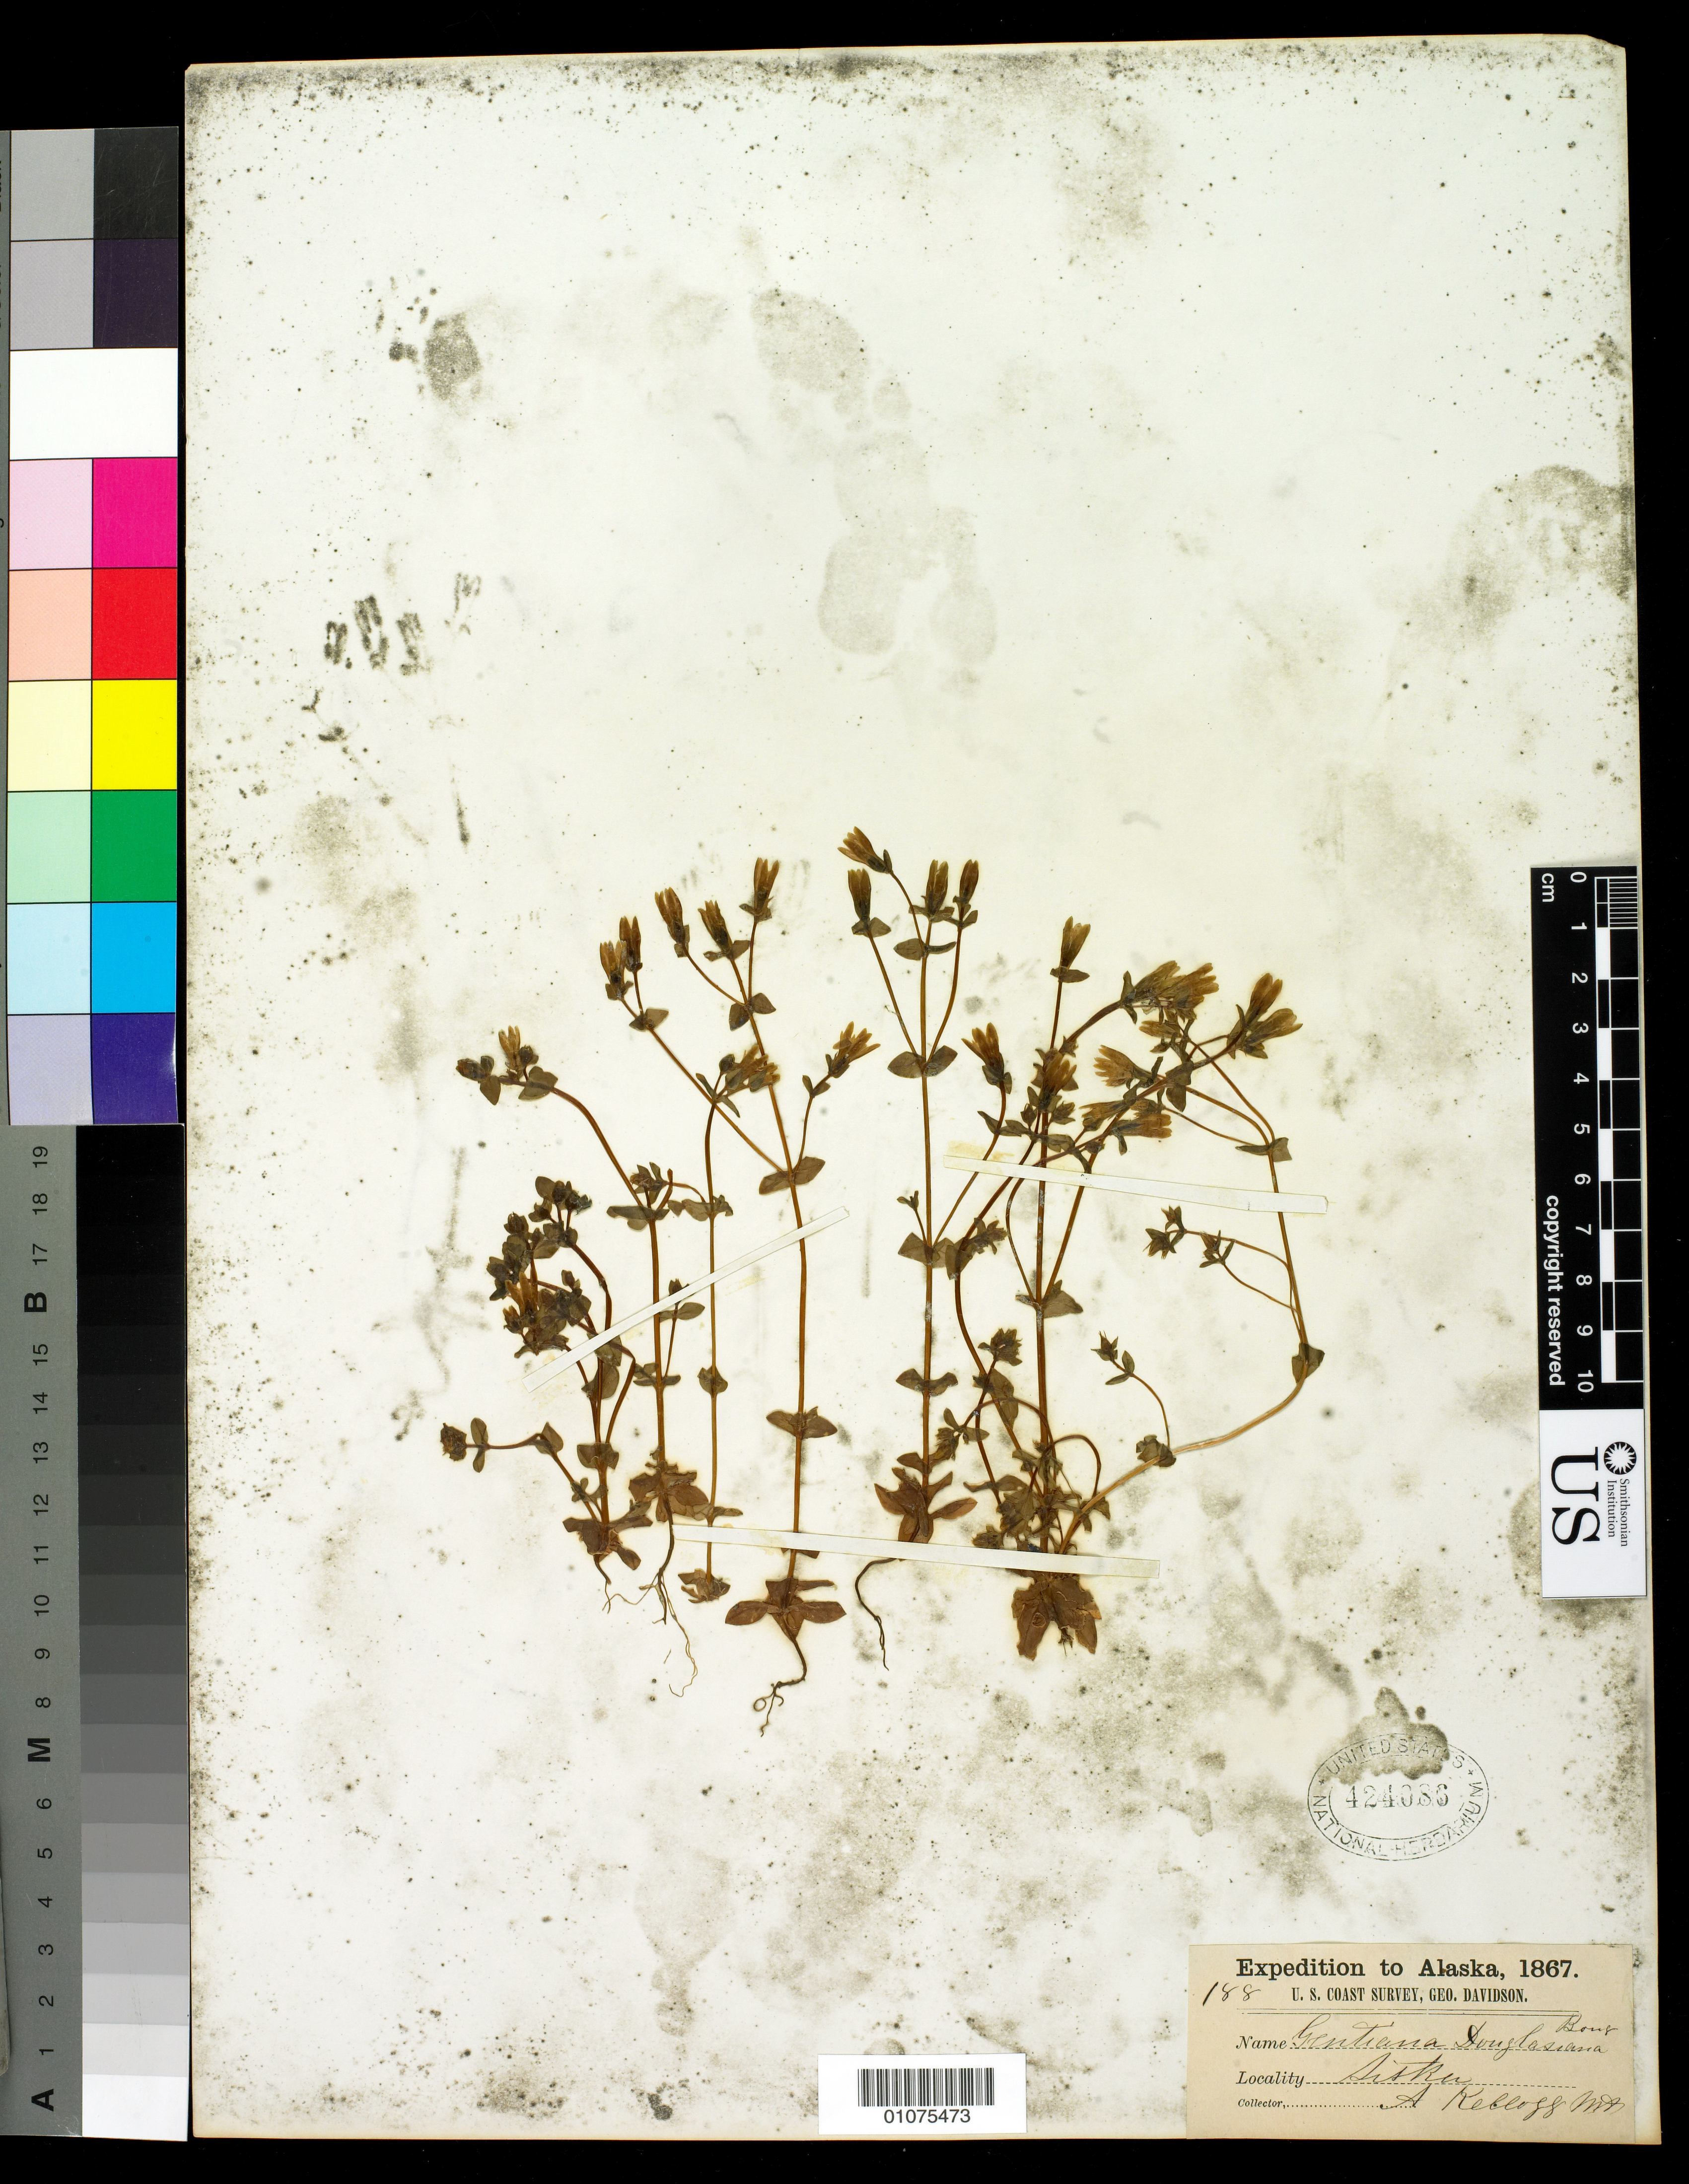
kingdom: Plantae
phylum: Tracheophyta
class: Magnoliopsida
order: Gentianales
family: Gentianaceae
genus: Gentiana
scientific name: Gentiana douglasiana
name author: Bong.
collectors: A. Kellogg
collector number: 188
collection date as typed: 1867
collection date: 1867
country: United States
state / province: Alaska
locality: Sitka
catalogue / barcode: US 424086